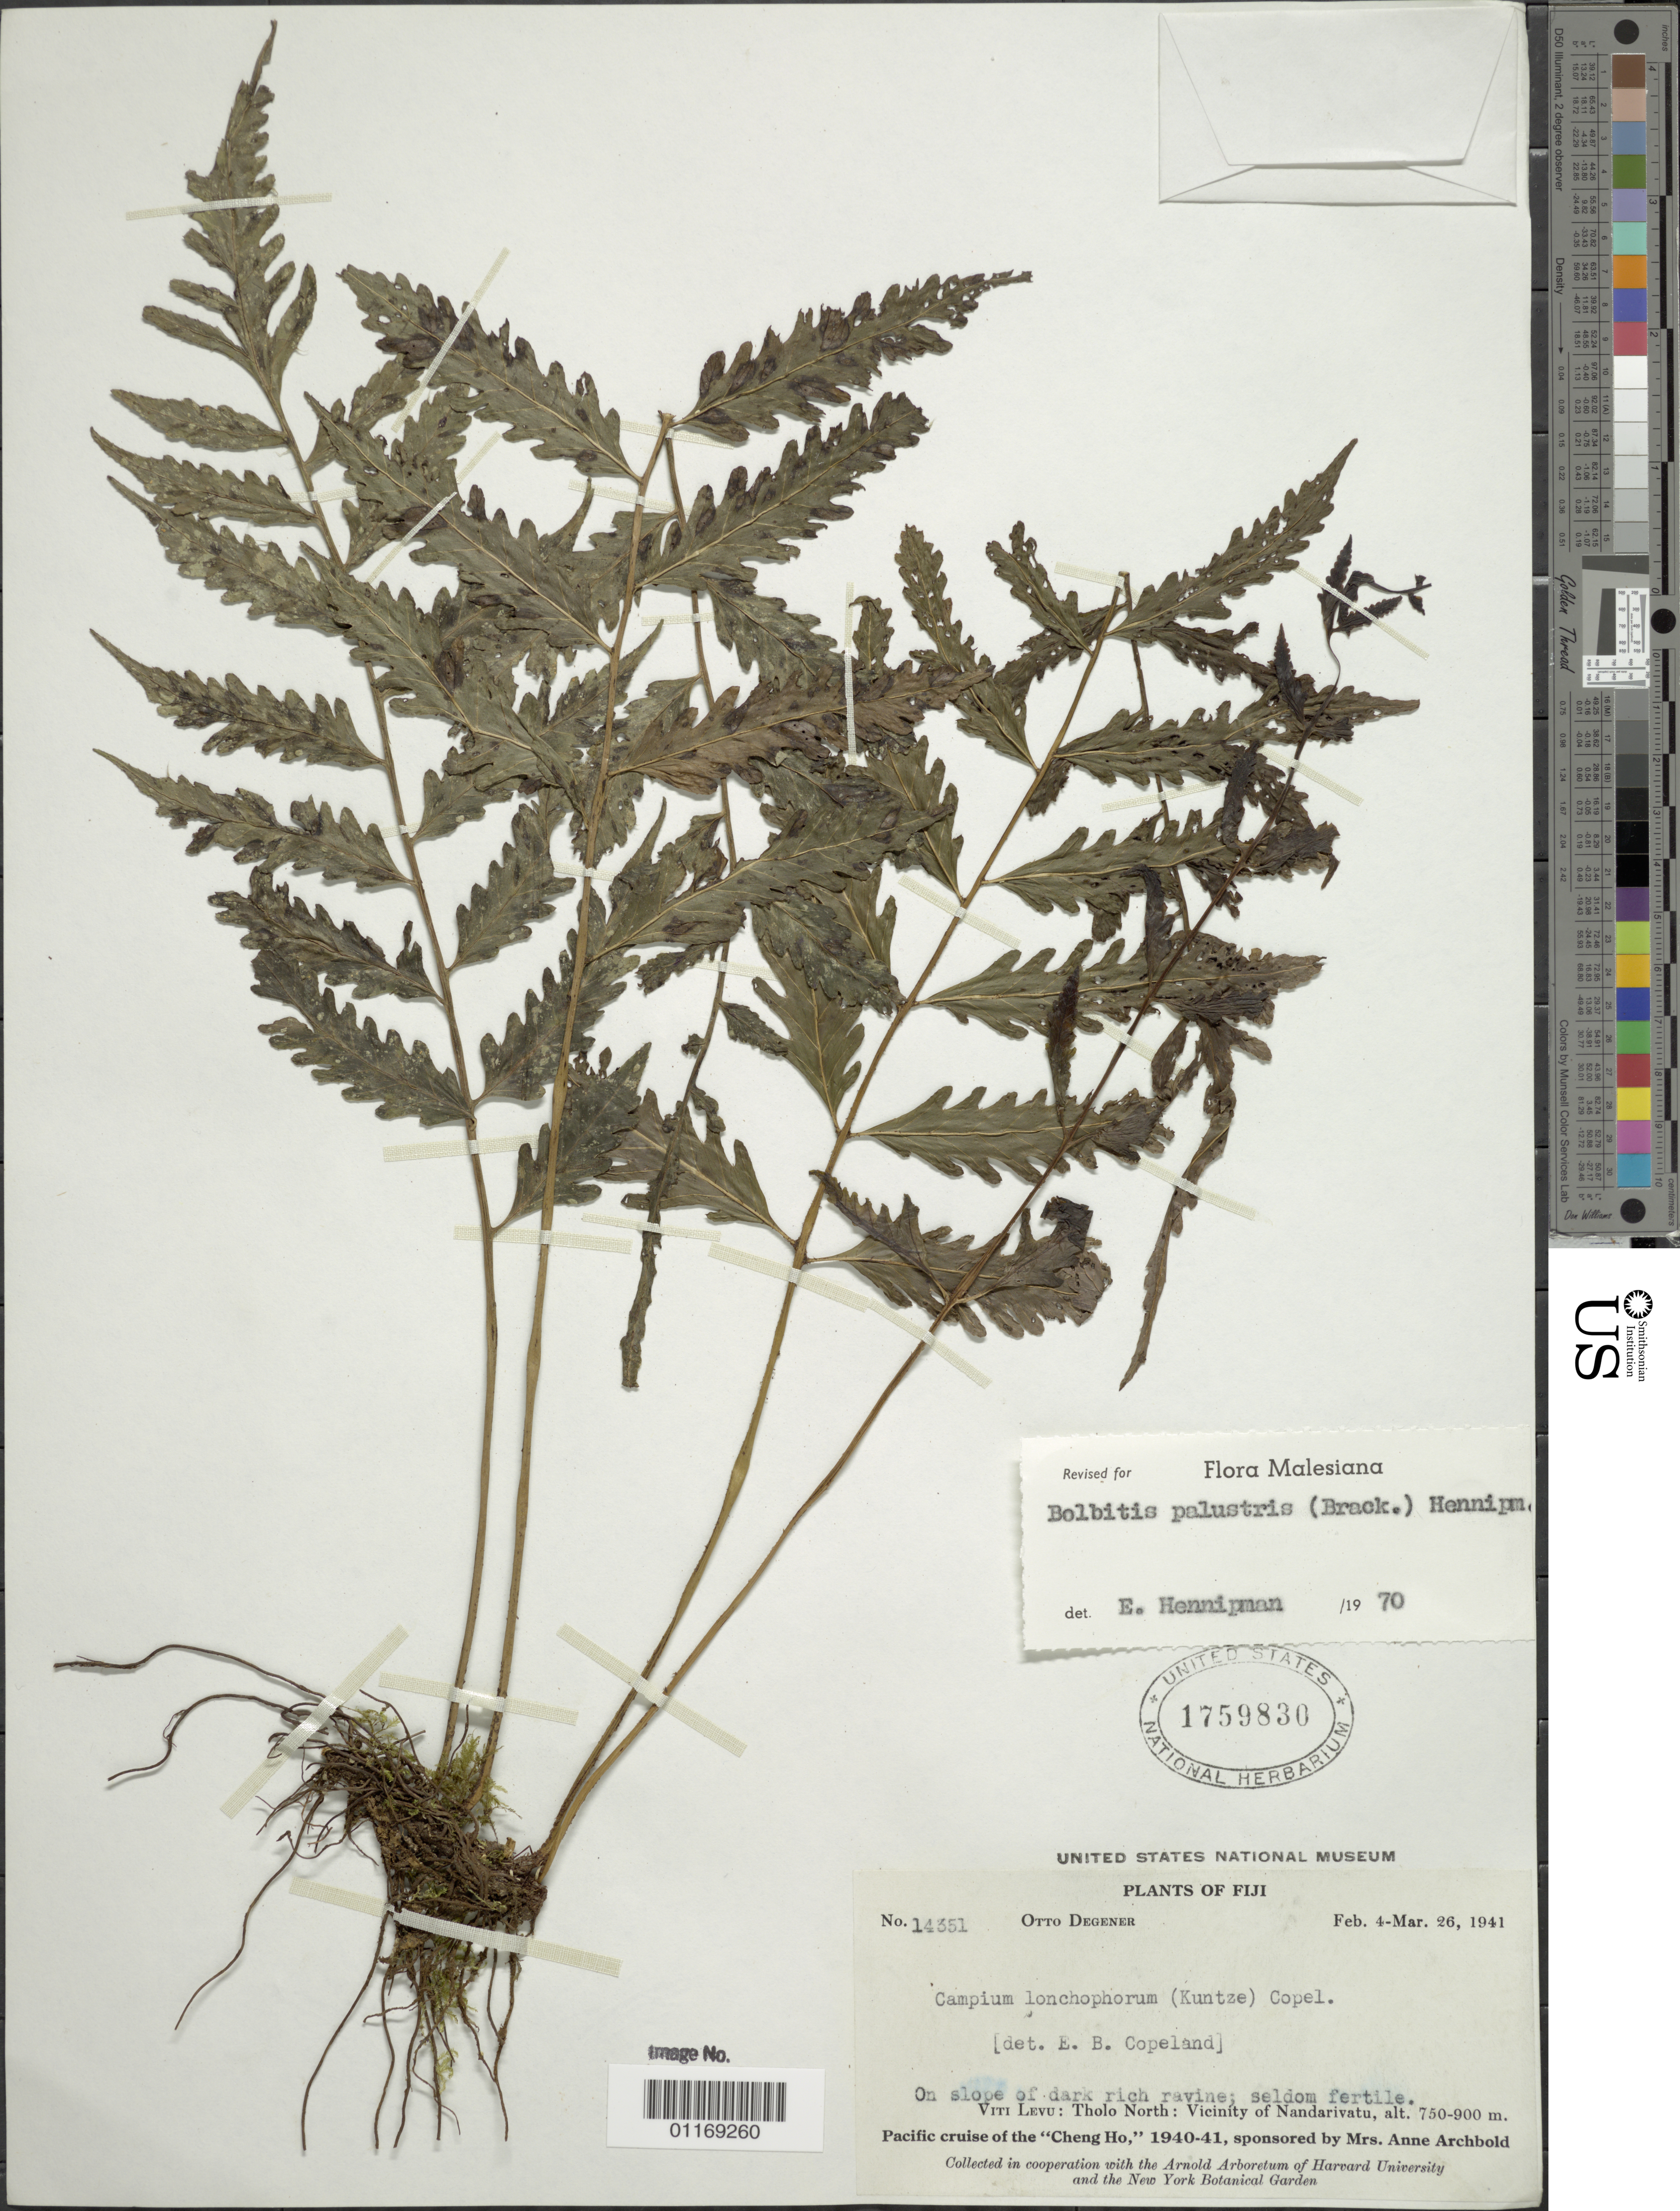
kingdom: Plantae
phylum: Tracheophyta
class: Polypodiopsida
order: Polypodiales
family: Dryopteridaceae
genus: Bolbitis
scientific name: Bolbitis palustris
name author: (Brack.) Hennipman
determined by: Hennipman, E.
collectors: O. Degener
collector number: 14351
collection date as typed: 04 Feb 1941 to 26 Mar 1941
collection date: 1941-02-04/1941-03-26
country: Fiji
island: Viti Levu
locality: Tholo North, vicinity of Nandarivatu.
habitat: Slope of dark rich ravine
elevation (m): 750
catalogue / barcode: US 1759830